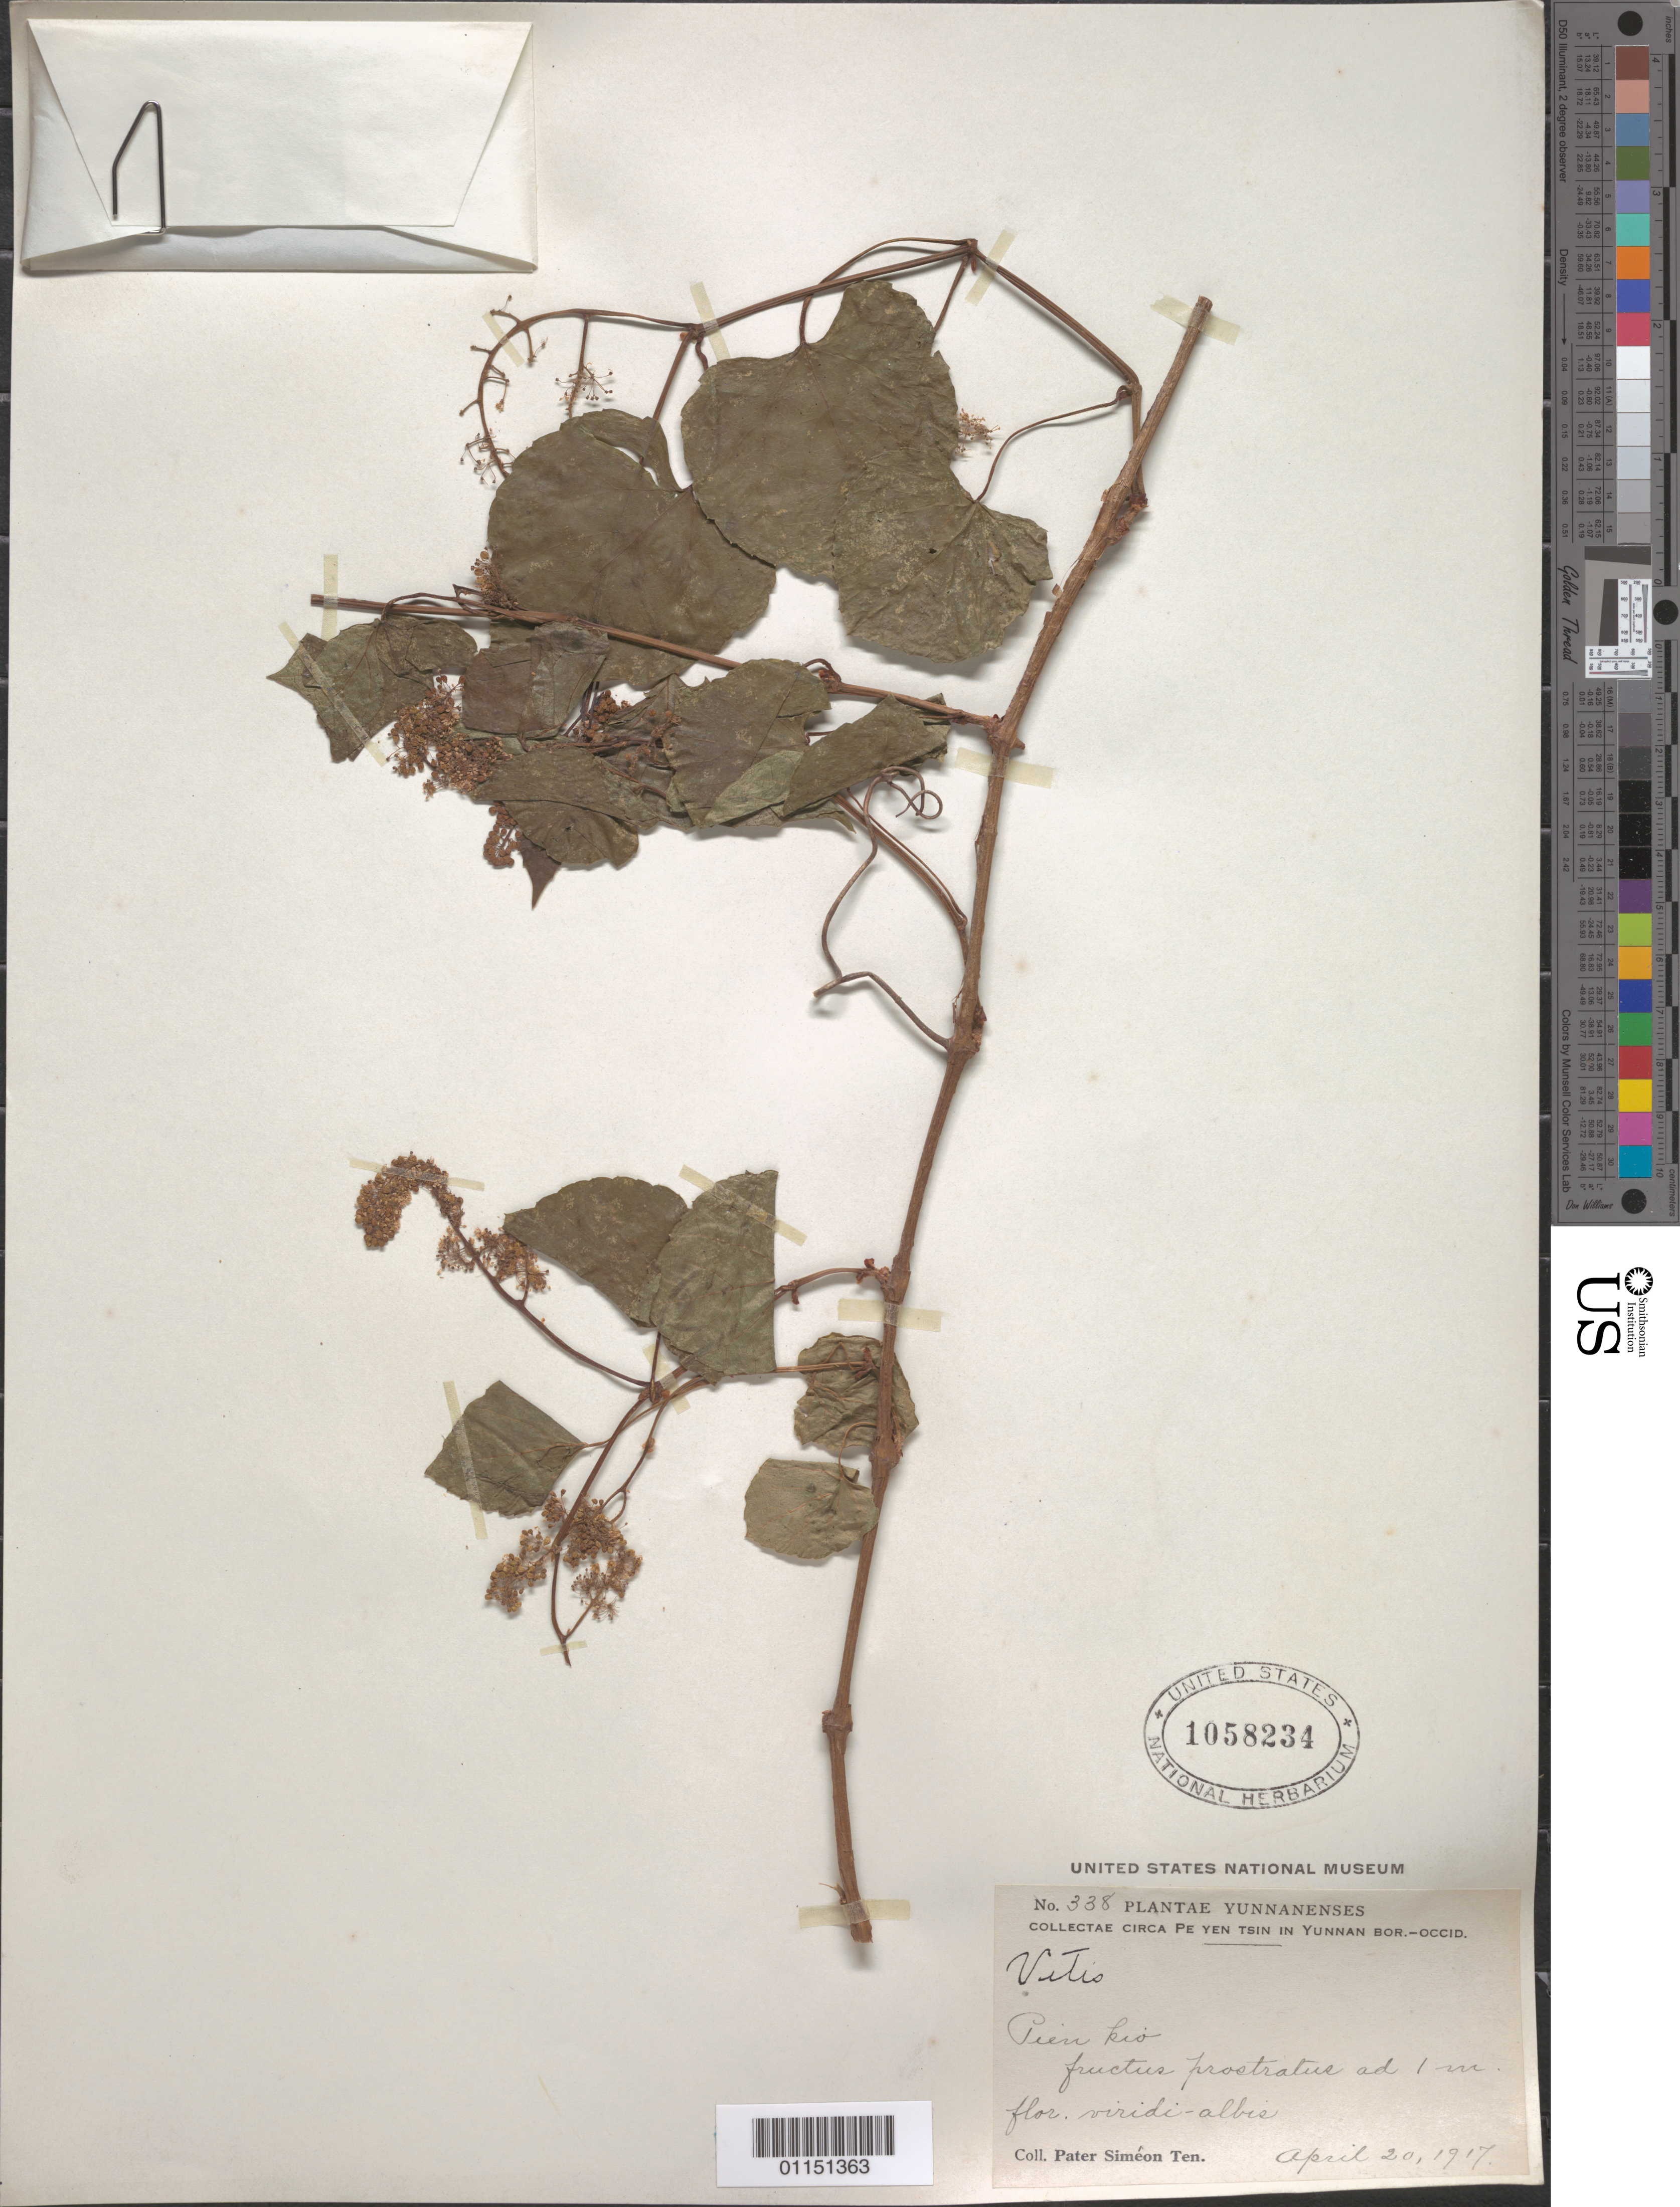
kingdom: Plantae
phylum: Tracheophyta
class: Magnoliopsida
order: Vitales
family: Vitaceae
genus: Vitis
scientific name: Vitis sp.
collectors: P. S. Ten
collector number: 338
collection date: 1917-04-20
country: China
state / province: Yunnan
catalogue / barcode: US 1058234